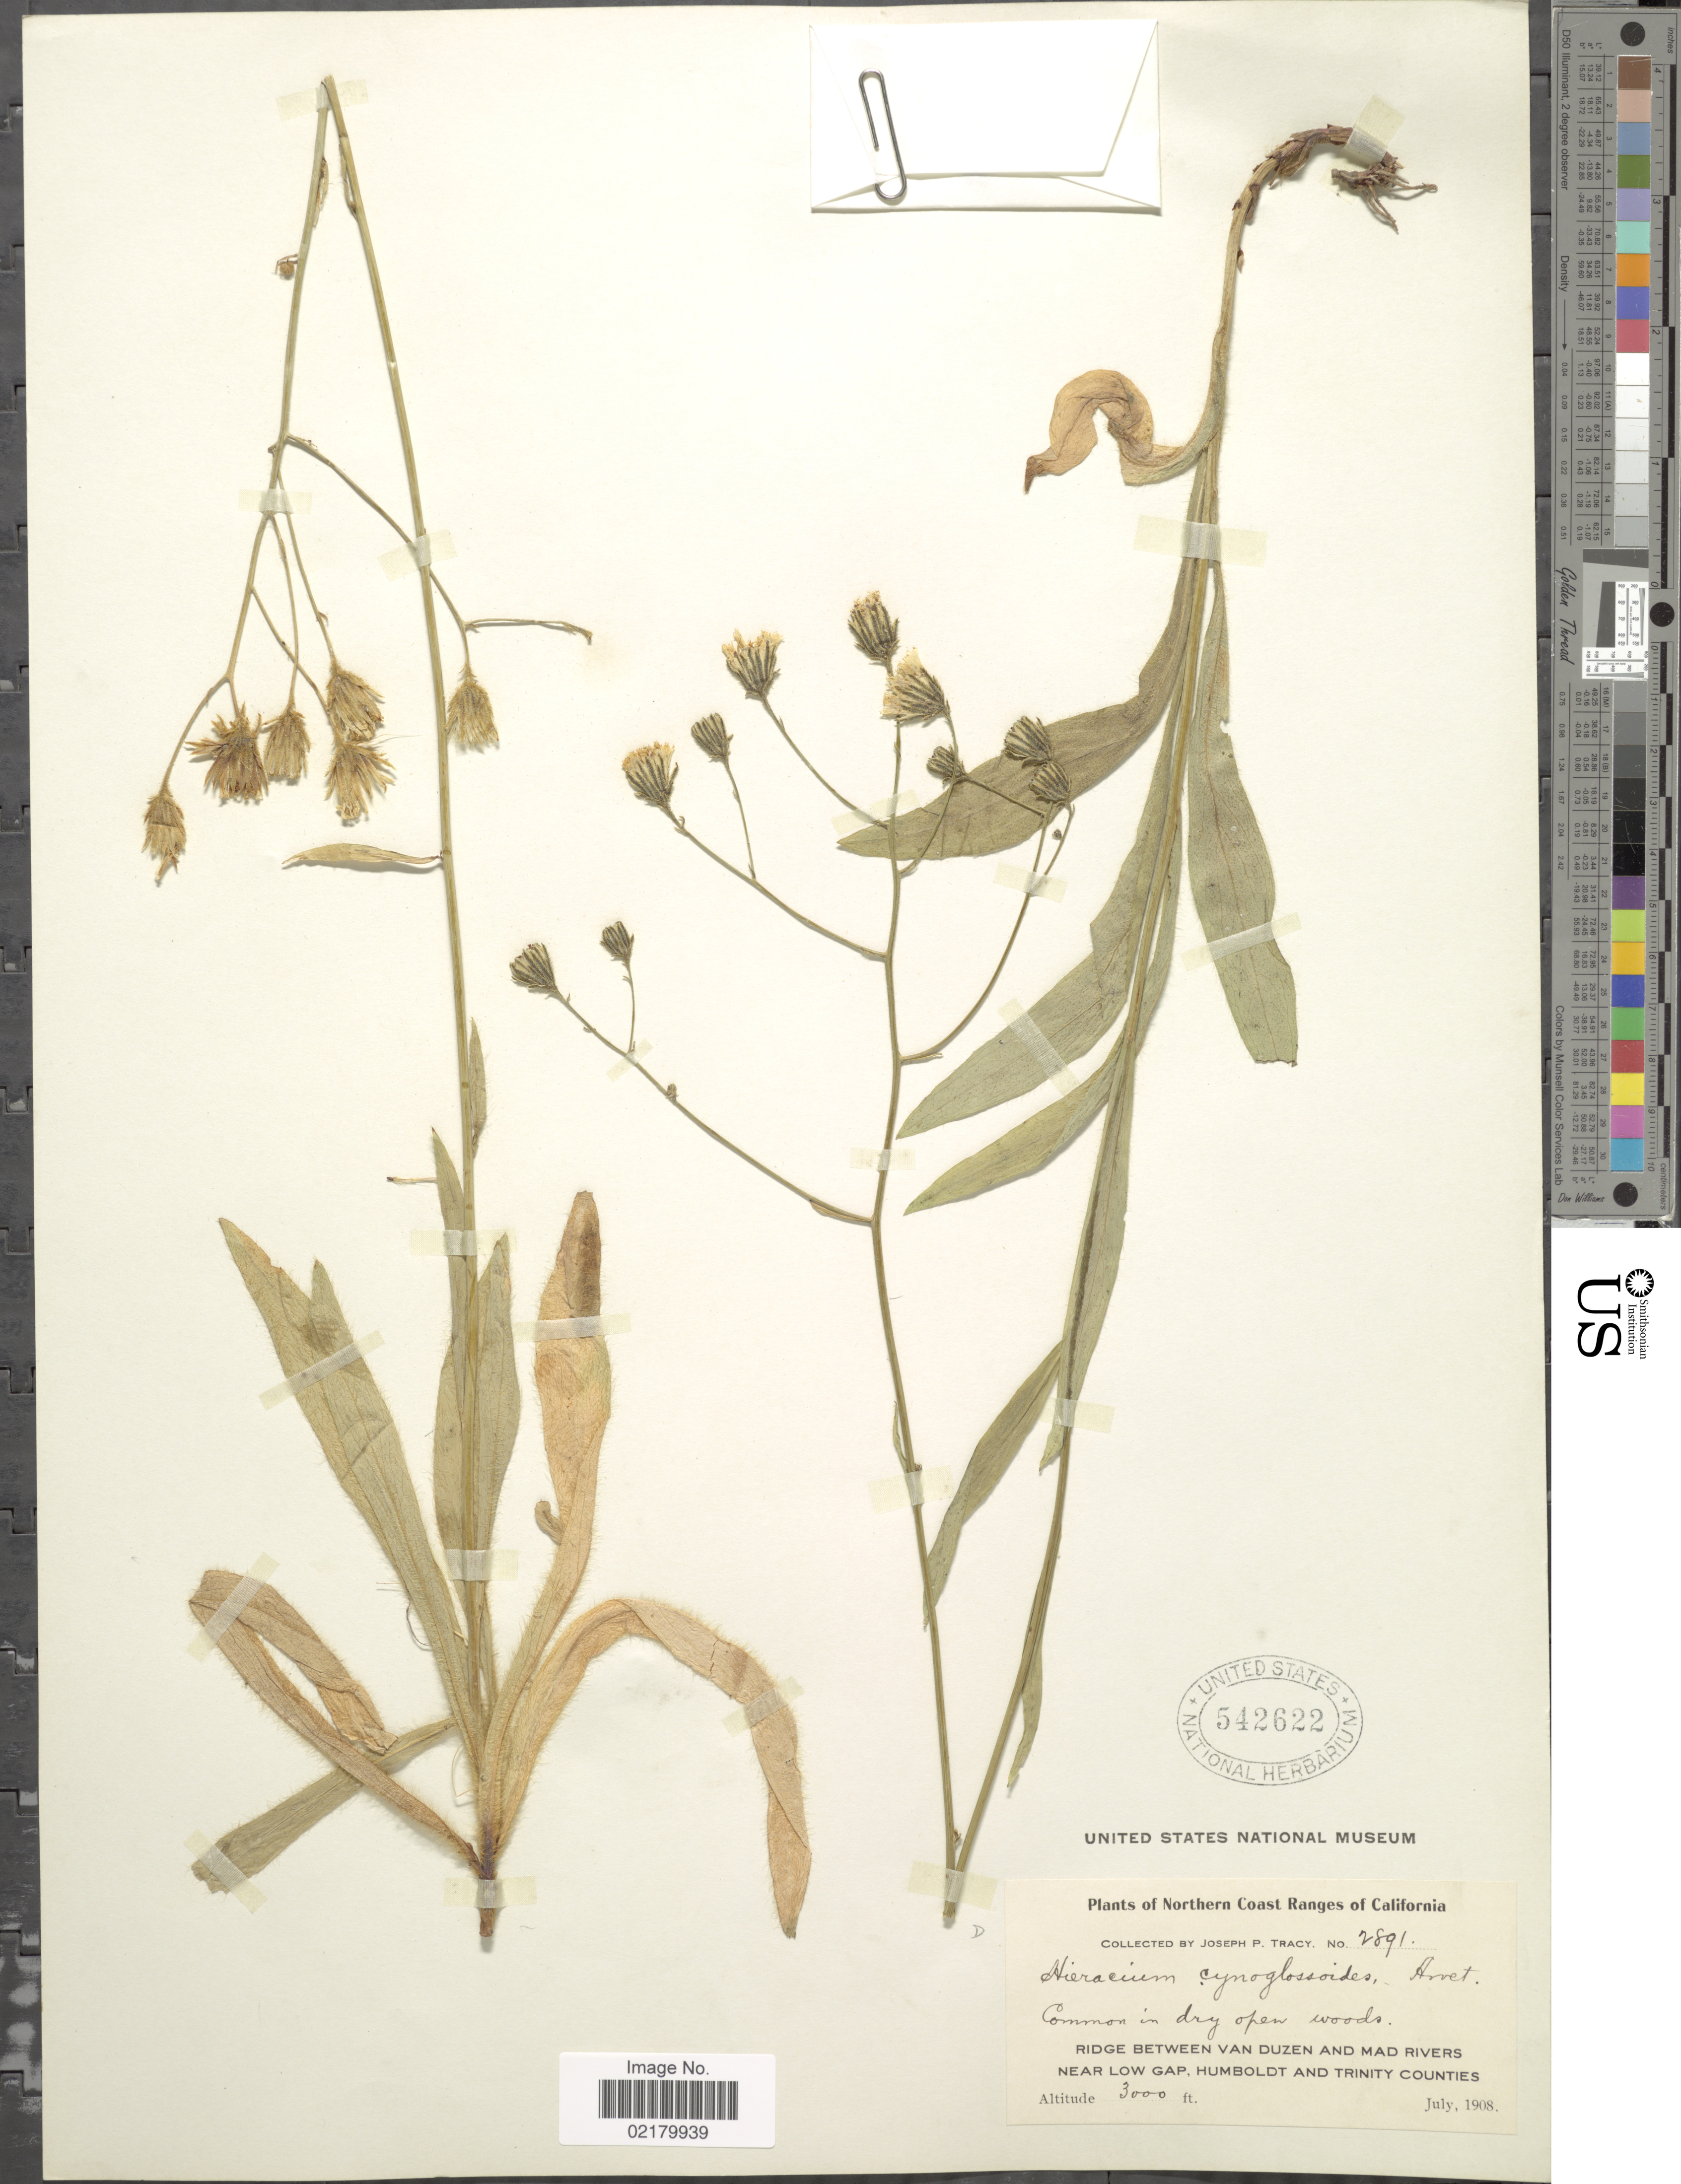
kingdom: Plantae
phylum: Tracheophyta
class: Magnoliopsida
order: Asterales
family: Asteraceae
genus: Hieracium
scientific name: Hieracium scouleri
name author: Hook.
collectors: J. Tracy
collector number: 2891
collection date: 1908-07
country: United States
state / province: California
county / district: Trinity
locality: Northern Coast Ranges of California, Ridge between Van Duzen and Mad Rivers near Low Gap, Himboldt and Trinity Counties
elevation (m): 914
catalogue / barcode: US 542622